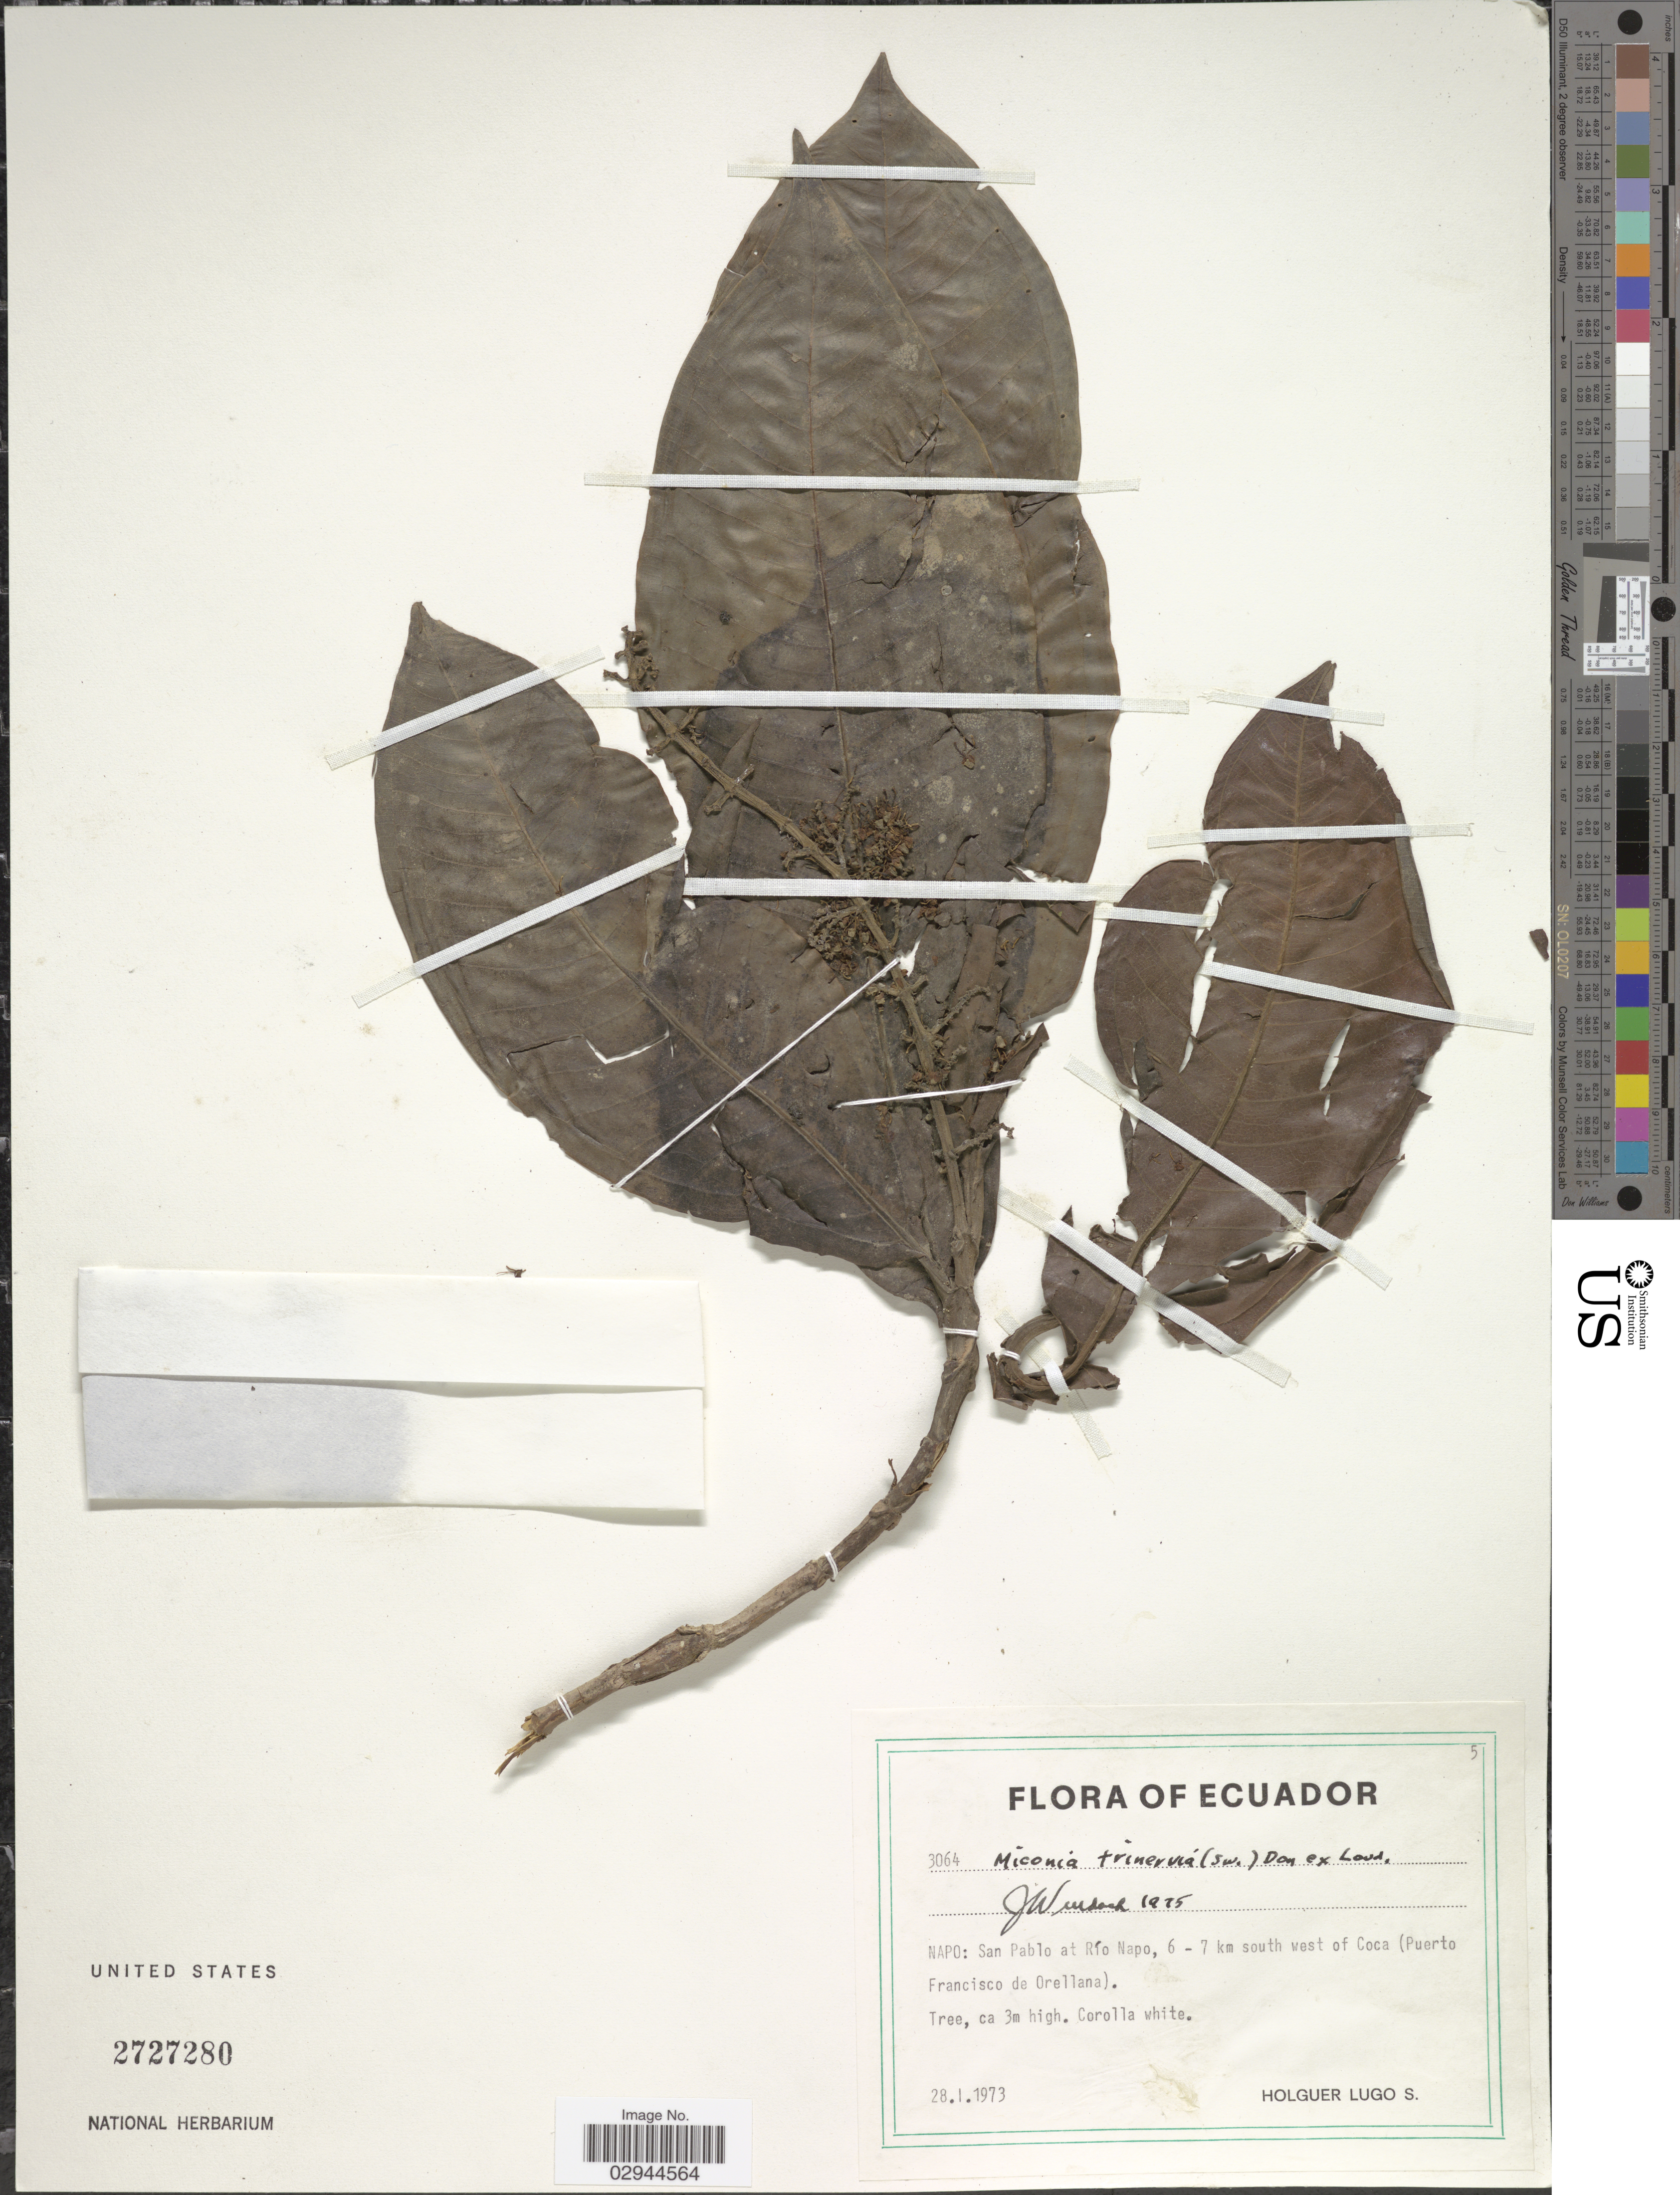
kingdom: Plantae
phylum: Tracheophyta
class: Magnoliopsida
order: Myrtales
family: Melastomataceae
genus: Miconia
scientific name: Miconia trinervia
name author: (Sw.) D. Don ex Loudon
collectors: H. Lugo S.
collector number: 3064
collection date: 1973-01-28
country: Ecuador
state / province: Napo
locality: San Pablo at Río Napo, 6-7 km south west of Coca (Puerto Francisco de Orellana).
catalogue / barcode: US 2727280